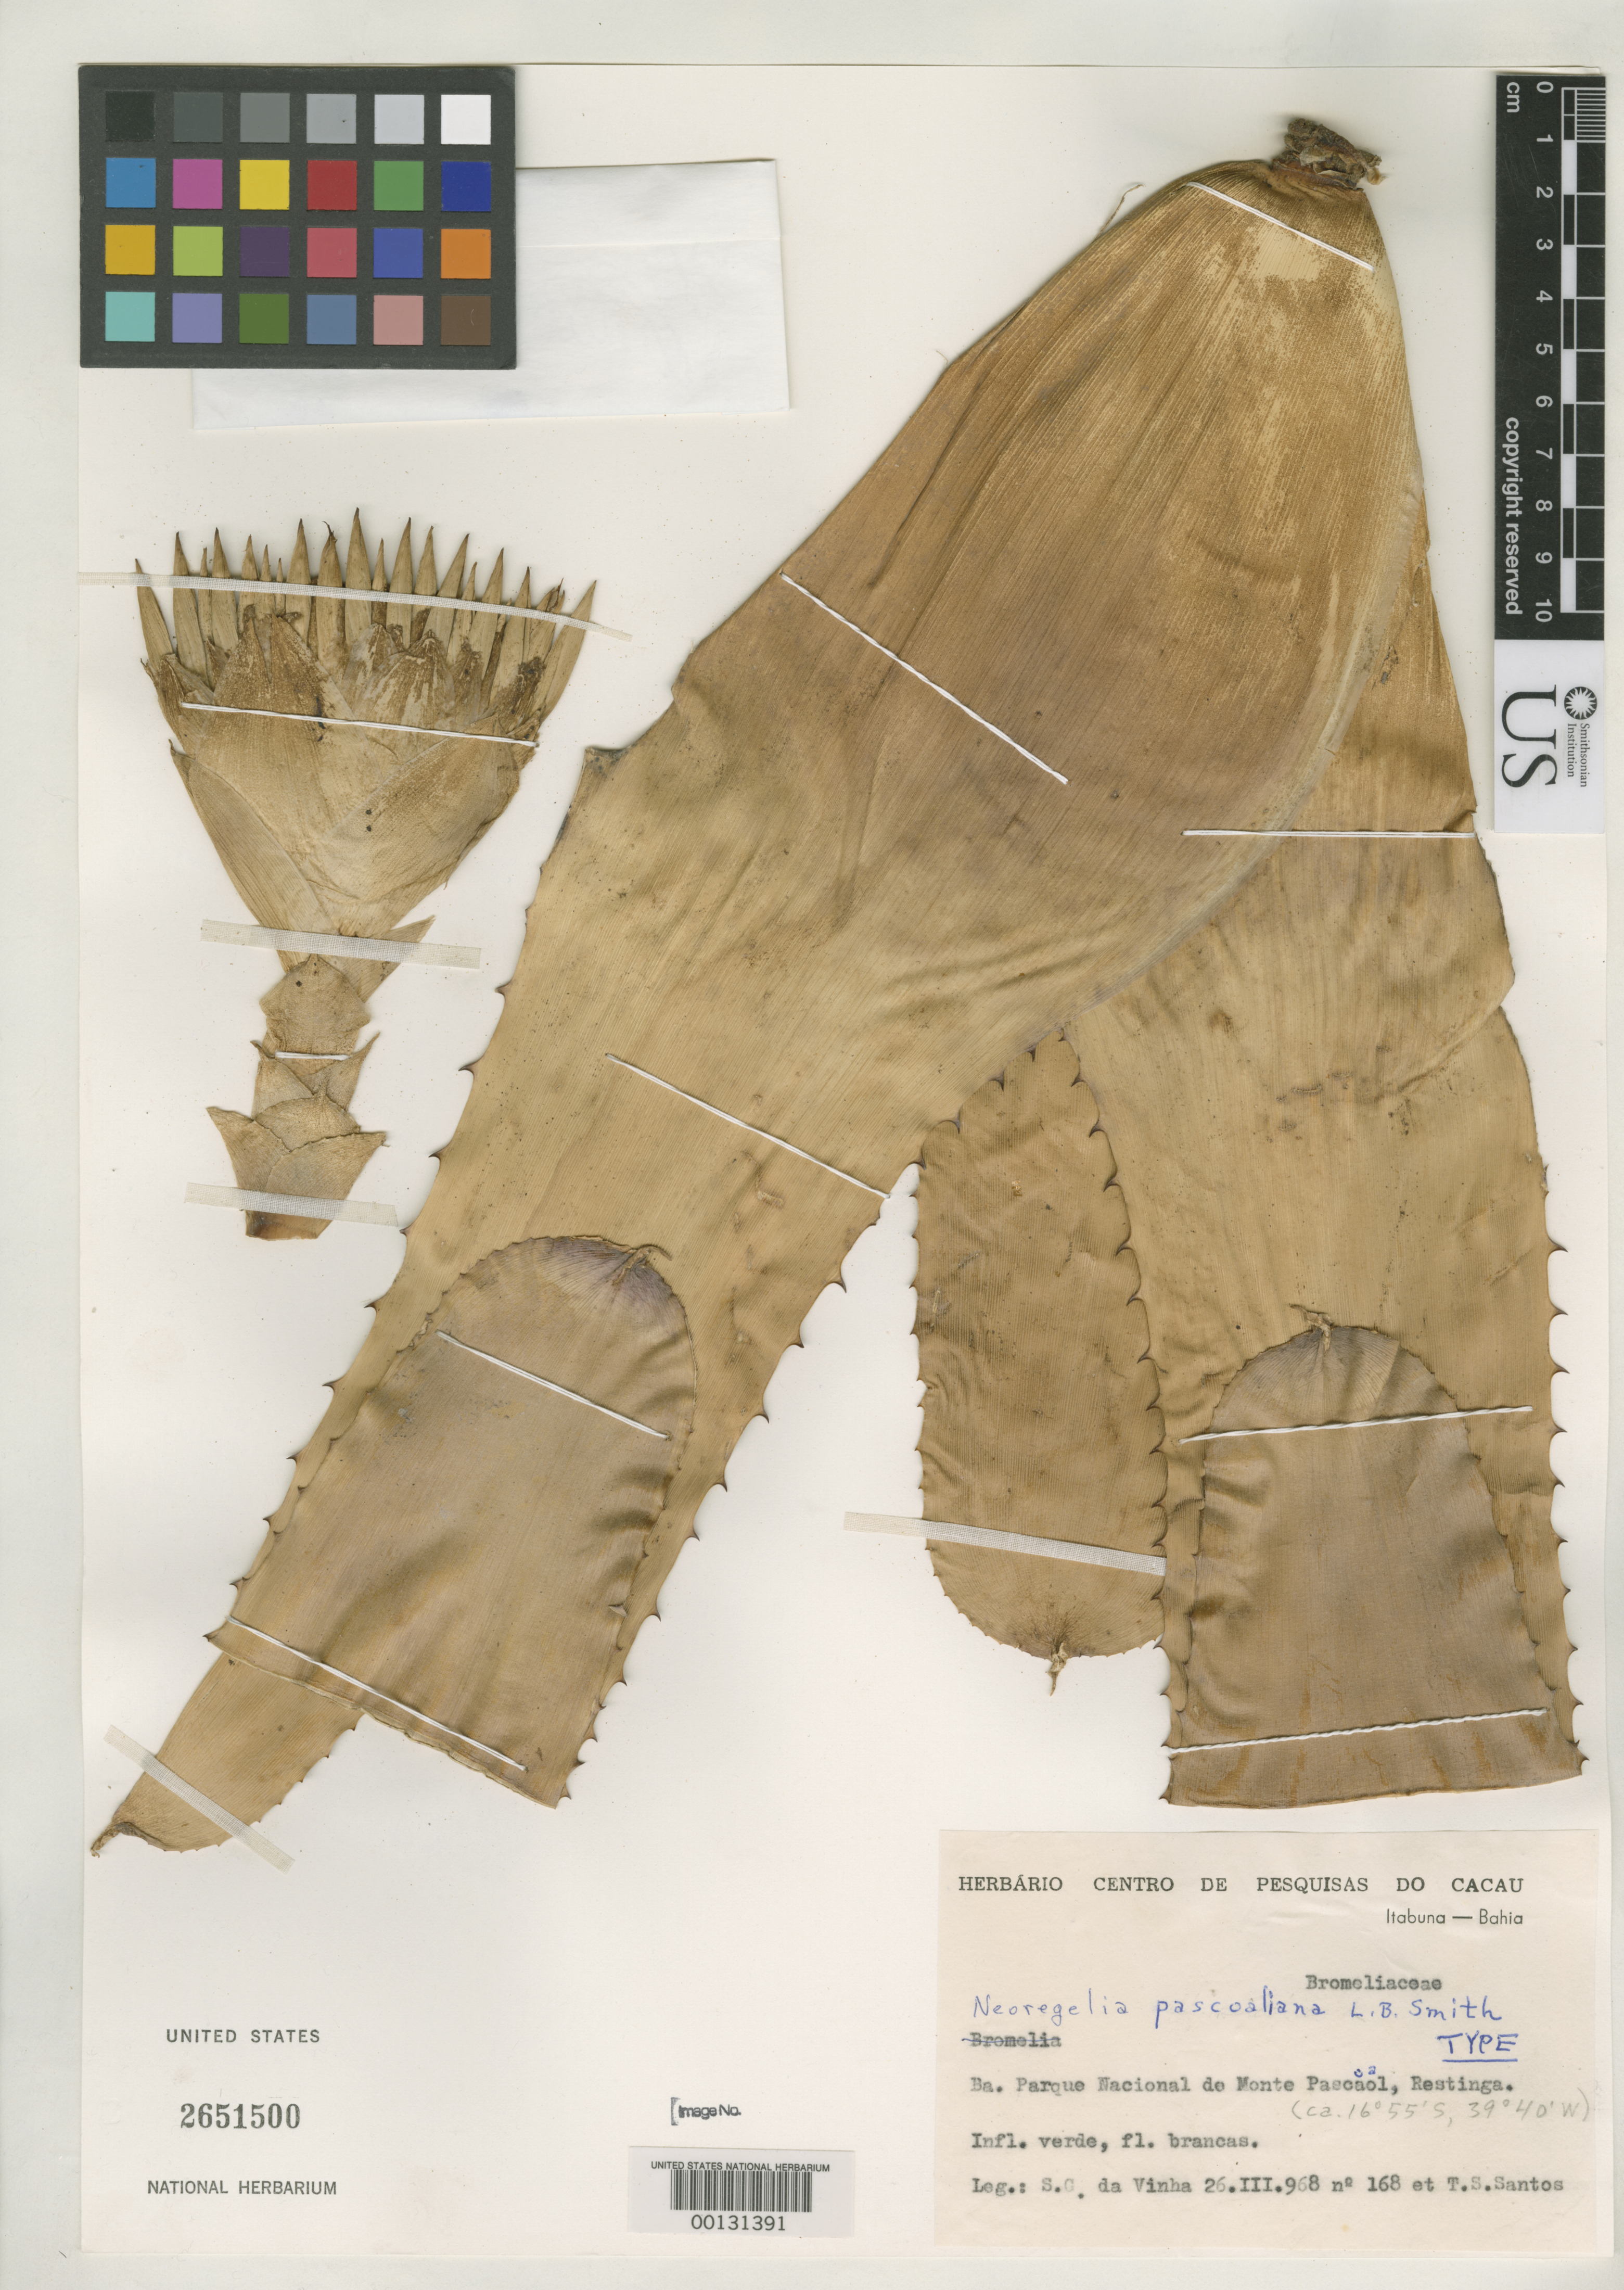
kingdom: Plantae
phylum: Tracheophyta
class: Liliopsida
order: Poales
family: Bromeliaceae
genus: Neoregelia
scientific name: Neoregelia pascoaliana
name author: L.B. Sm.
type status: Holotype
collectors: S. G. Davinha & T. S. Santos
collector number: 168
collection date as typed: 26 Mar 1968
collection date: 1968-03-26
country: Brazil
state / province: Bahia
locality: Parque Nacional de Monte Pascoal, Restinga.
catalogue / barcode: US 2651500